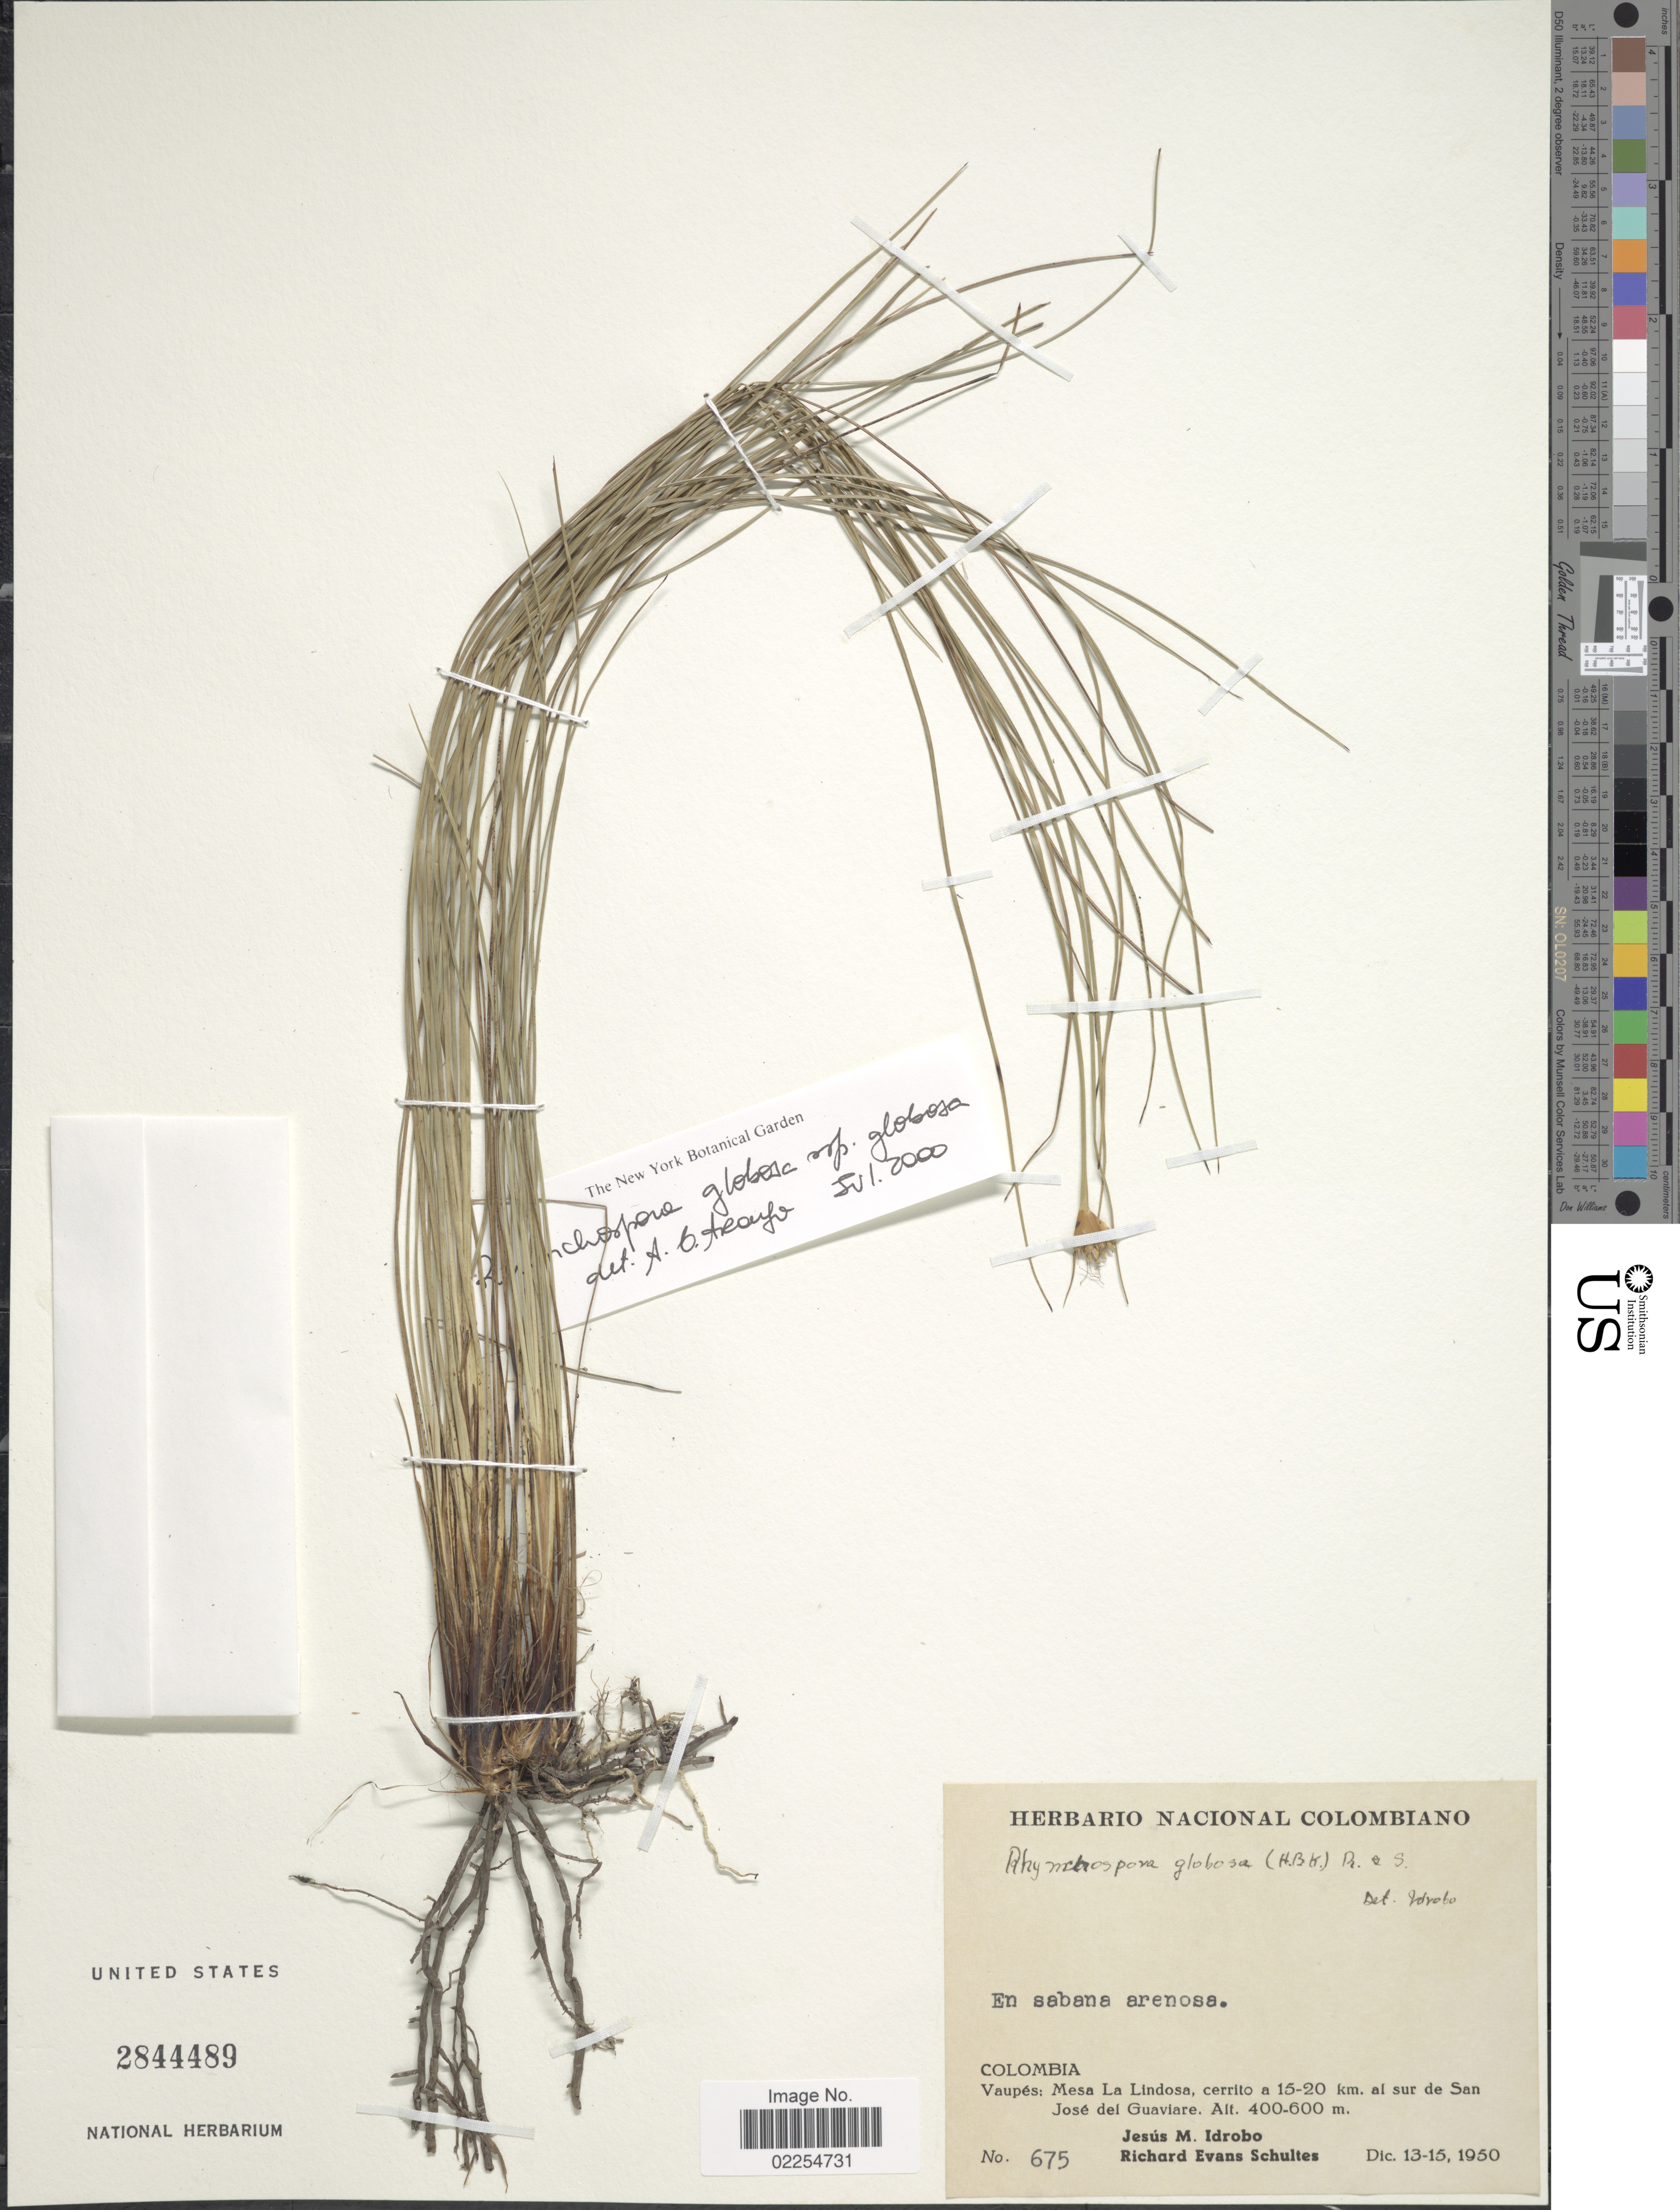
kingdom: Plantae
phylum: Tracheophyta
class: Liliopsida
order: Poales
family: Cyperaceae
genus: Rhynchospora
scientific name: Rhynchospora globosa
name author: (Kunth) Roem. & Schult.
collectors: J. M. Idrobo & R. E. Schultes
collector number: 675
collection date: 1950-12-13/1950-12-15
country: Colombia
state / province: Vaupés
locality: Mesa La Lindosa, cerrito a 15-20 km al sur de San Jose del Guaviare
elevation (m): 400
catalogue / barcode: US 2844489